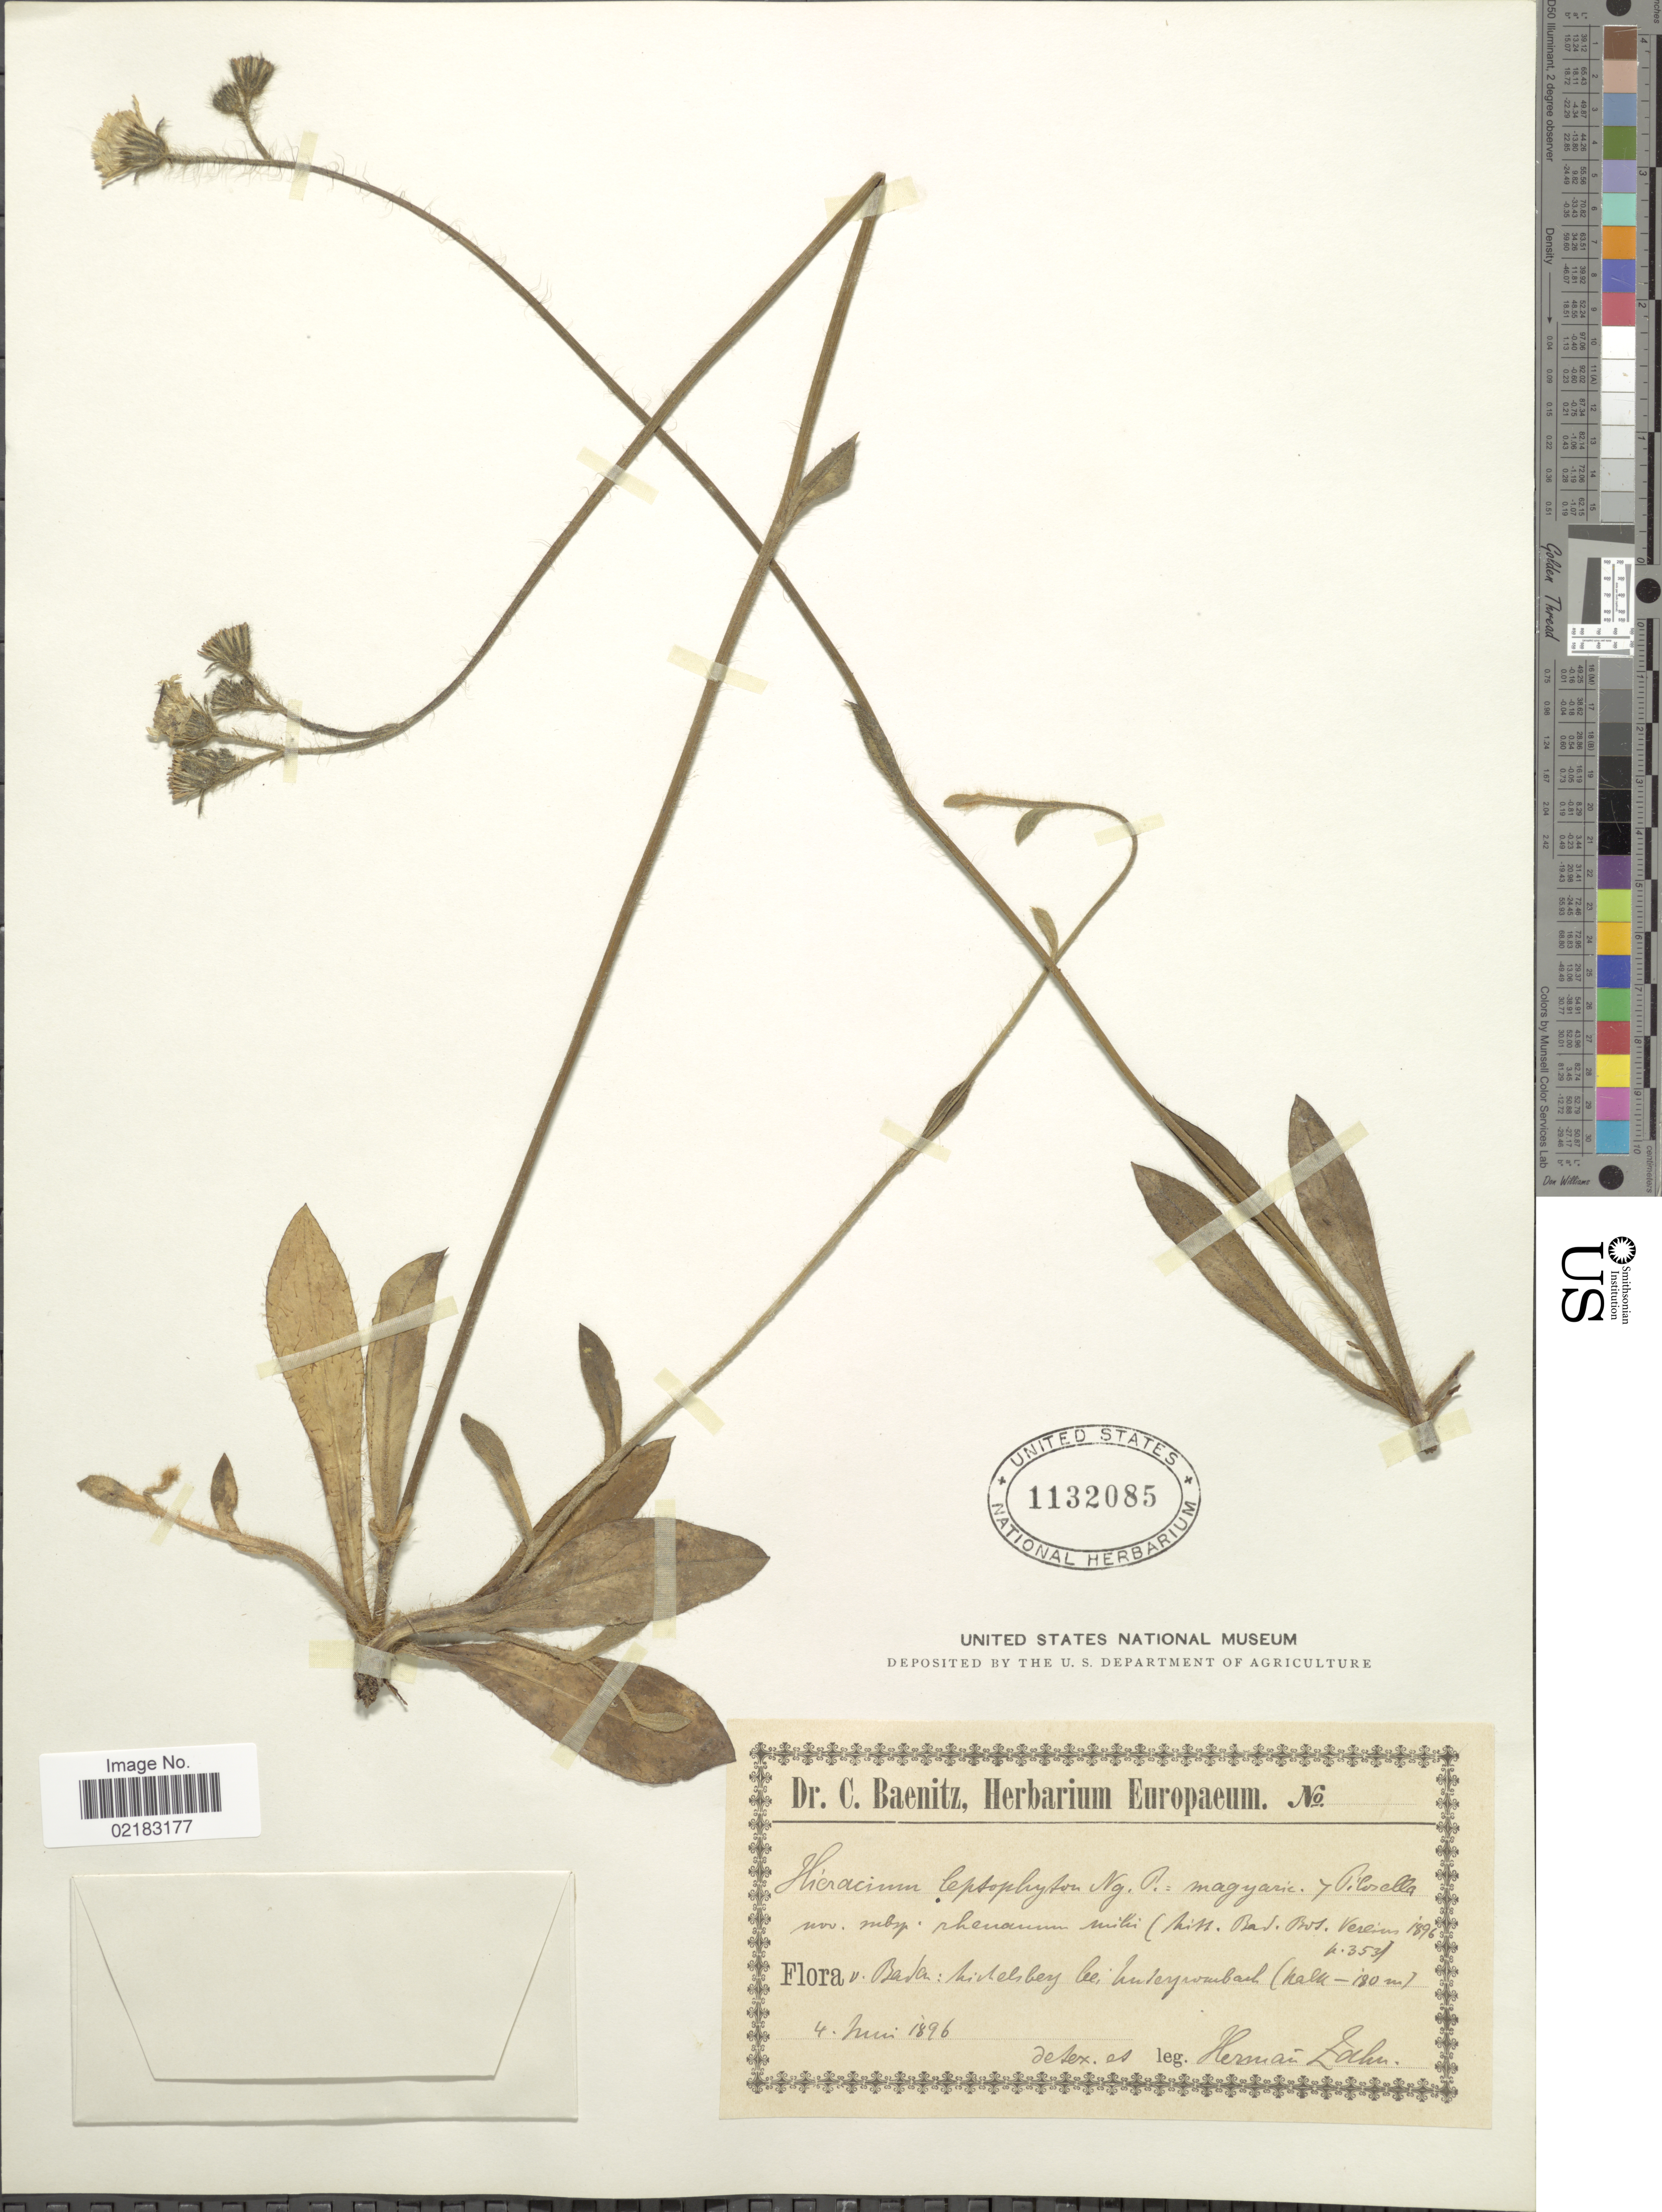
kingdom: Plantae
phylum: Tracheophyta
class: Magnoliopsida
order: Asterales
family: Asteraceae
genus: Pilosella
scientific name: Pilosella leptophyton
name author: (Näg. & Peter) S. Bräut. & Greuter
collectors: H. Zahn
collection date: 1896-06-04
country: Germany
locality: Baden: kivelberg lee, Kuteuwruiback [interpreted]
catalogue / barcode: US 1132085